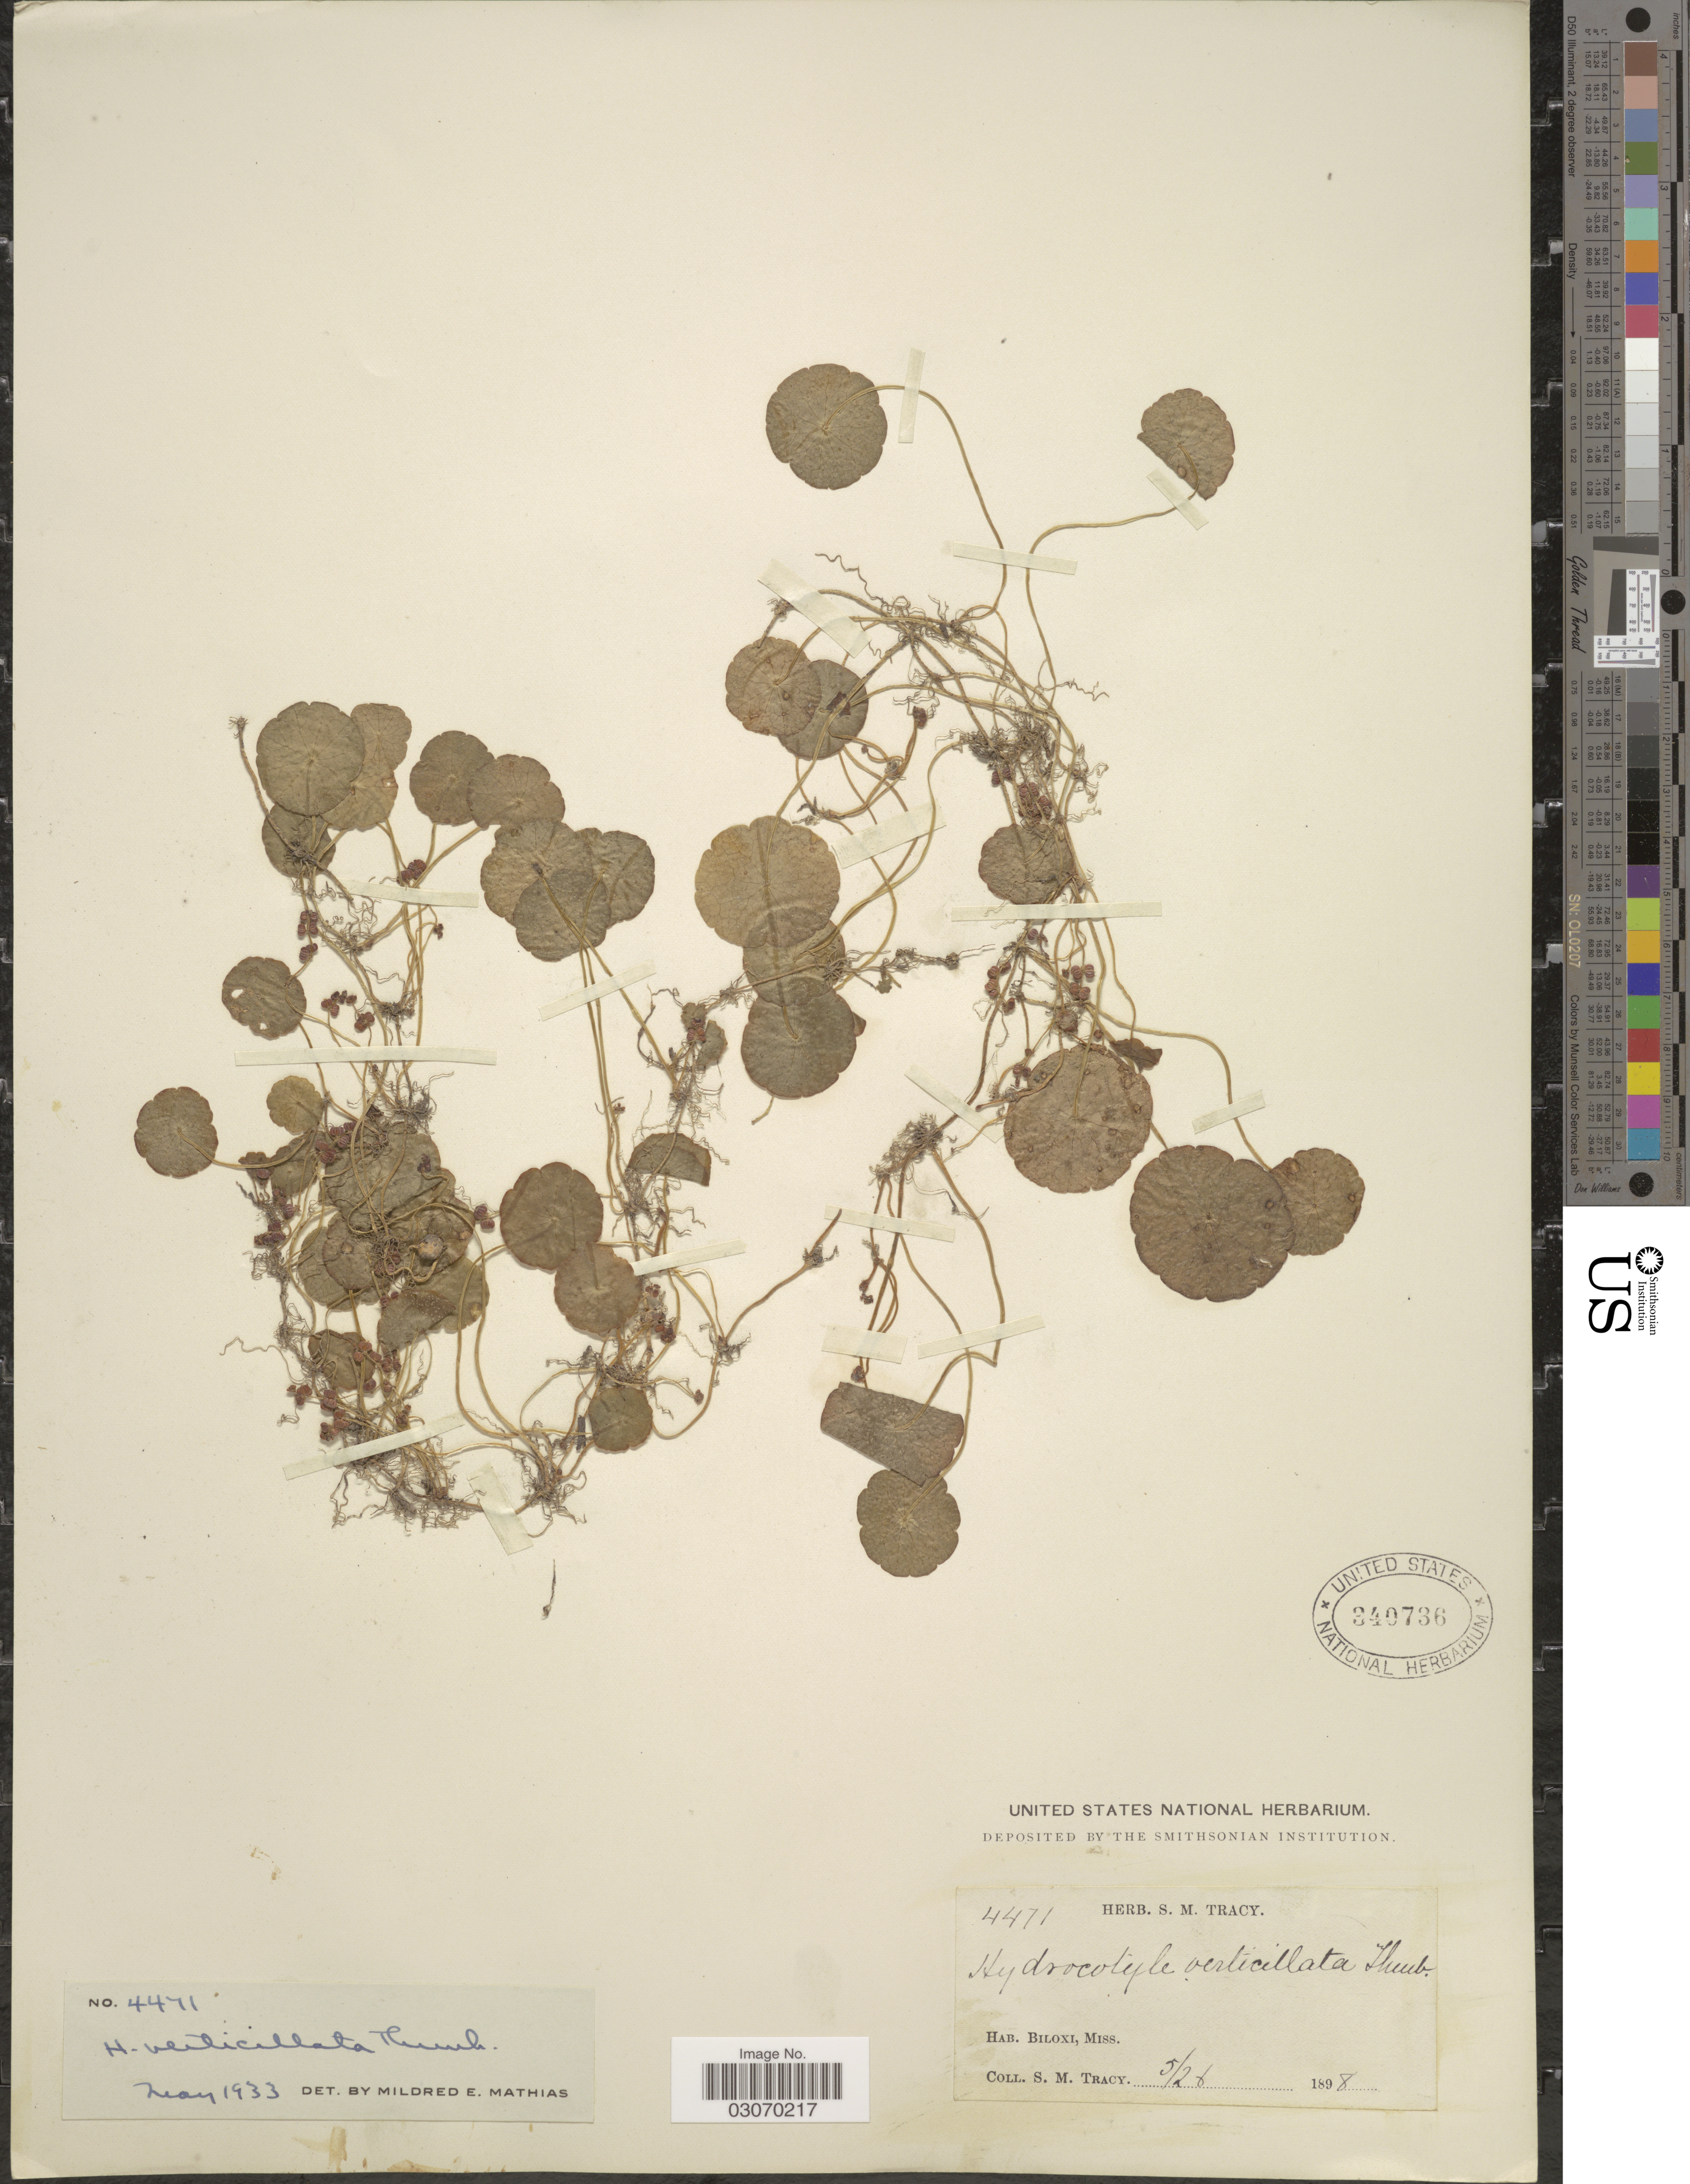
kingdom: Plantae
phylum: Tracheophyta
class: Magnoliopsida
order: Apiales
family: Araliaceae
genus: Hydrocotyle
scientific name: Hydrocotyle verticillata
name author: Thunb.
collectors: S. M. Tracy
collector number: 4471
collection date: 1898-05-26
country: United States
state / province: Mississippi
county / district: Harrison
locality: Biloxi, Miss.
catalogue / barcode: US 340736